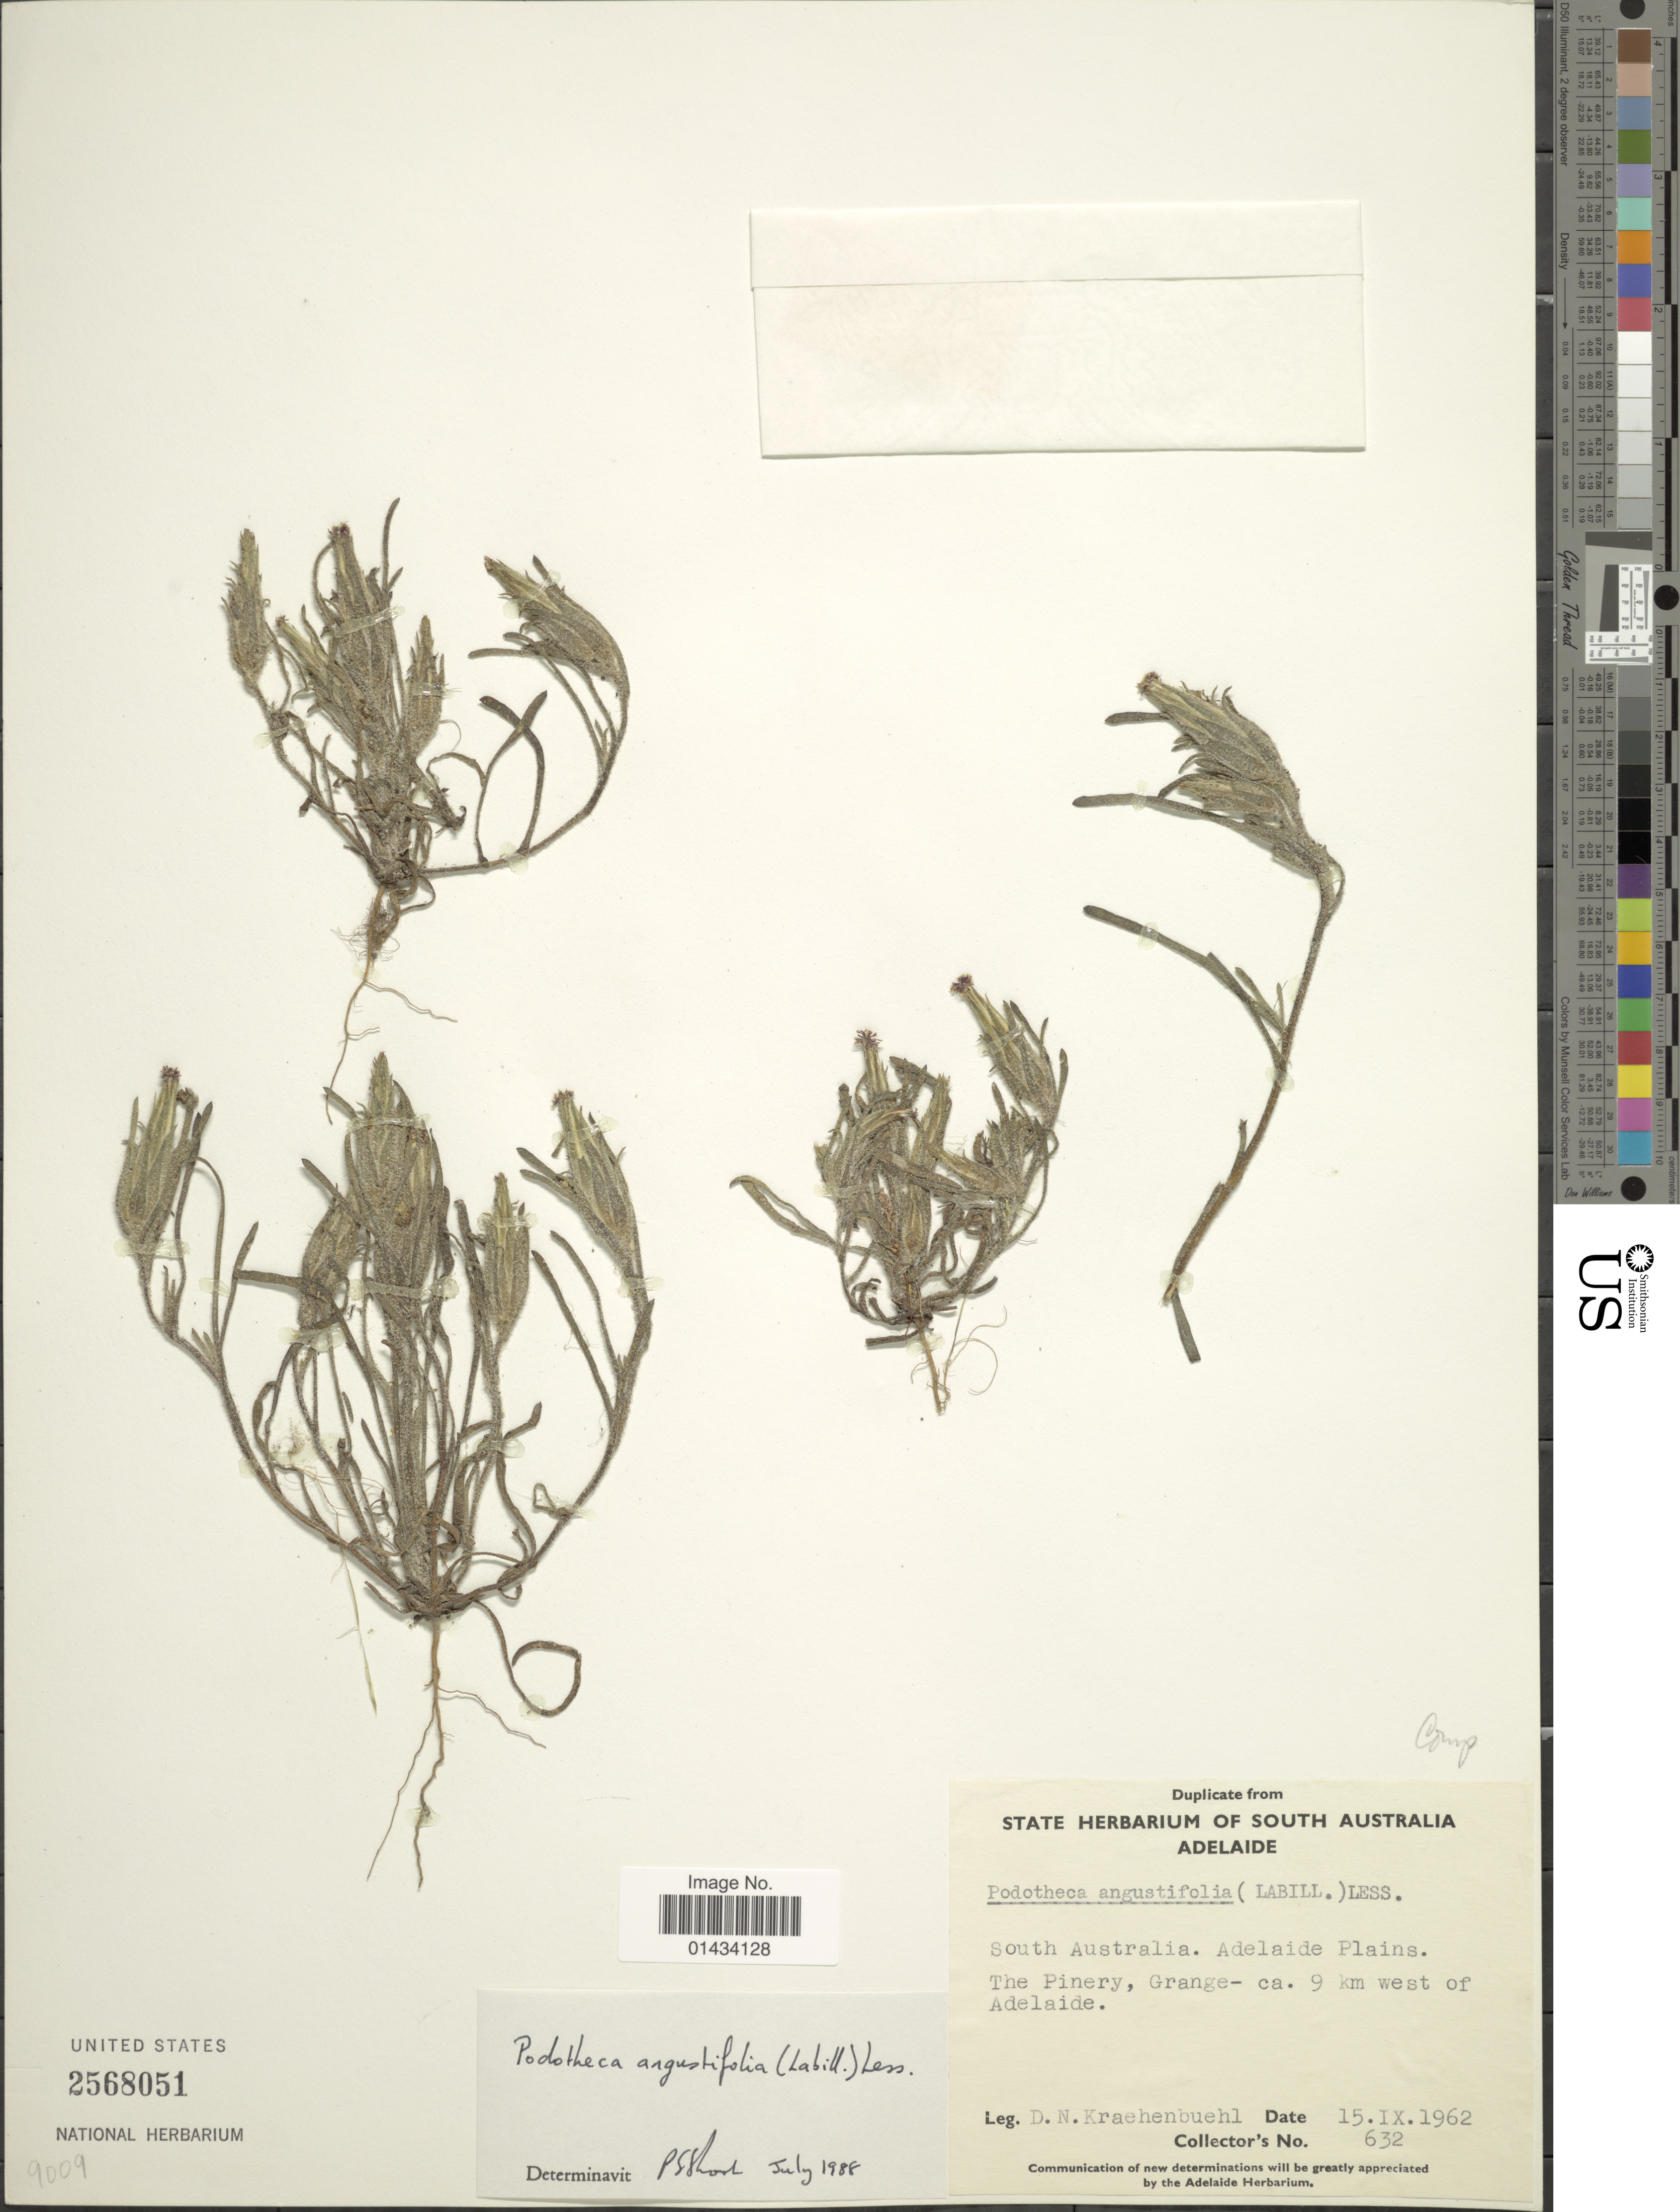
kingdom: Plantae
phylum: Tracheophyta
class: Magnoliopsida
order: Asterales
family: Asteraceae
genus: Podotheca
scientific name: Podotheca angustifolia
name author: (Labill.) Less.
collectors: D. Kraehenbuehl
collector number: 632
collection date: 1962-09-15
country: Australia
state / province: South Australia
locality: Adelaide Plains, the Pinery, Grange, ca. 9 km west of Adelaide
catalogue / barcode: US 2568051